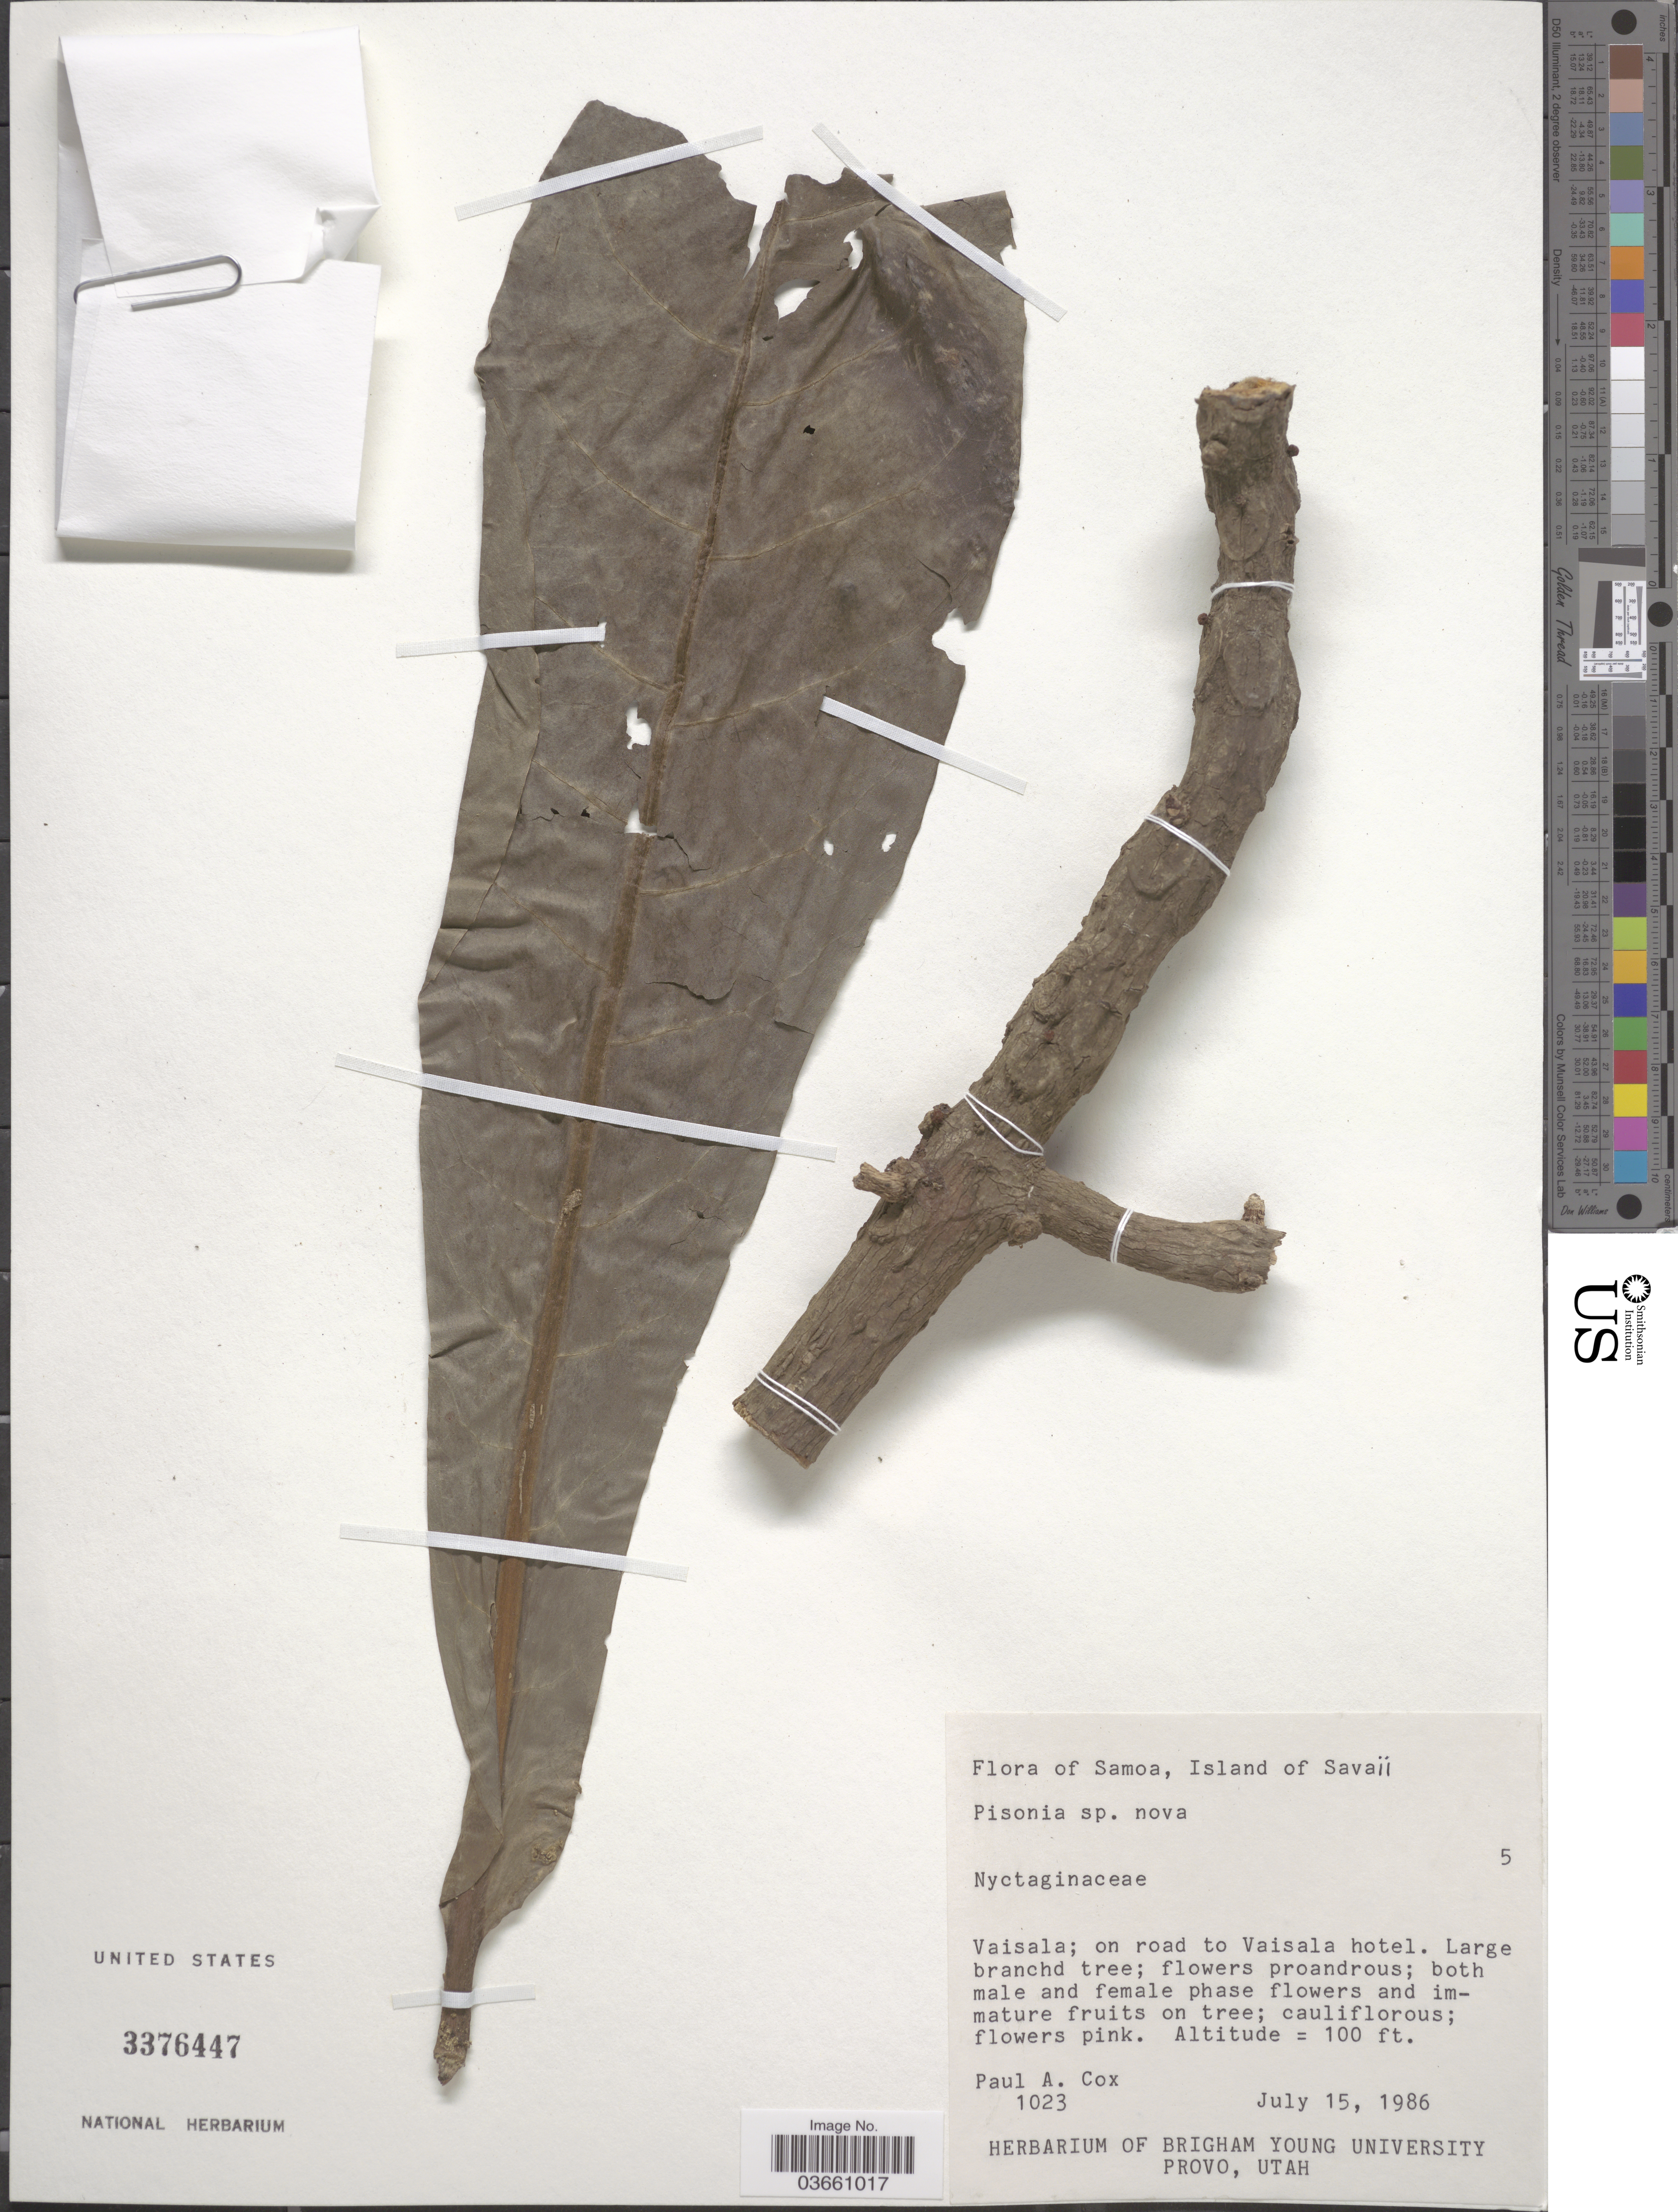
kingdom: Plantae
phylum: Tracheophyta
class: Magnoliopsida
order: Caryophyllales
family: Nyctaginaceae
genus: Pisonia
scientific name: Pisonia sp.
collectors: P. Cox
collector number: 1023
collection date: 1986-07-15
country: Samoa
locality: Samoa, Island of Savaii. Vaisala; on road to Vaisala hotel.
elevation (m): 30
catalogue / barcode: US 3376447